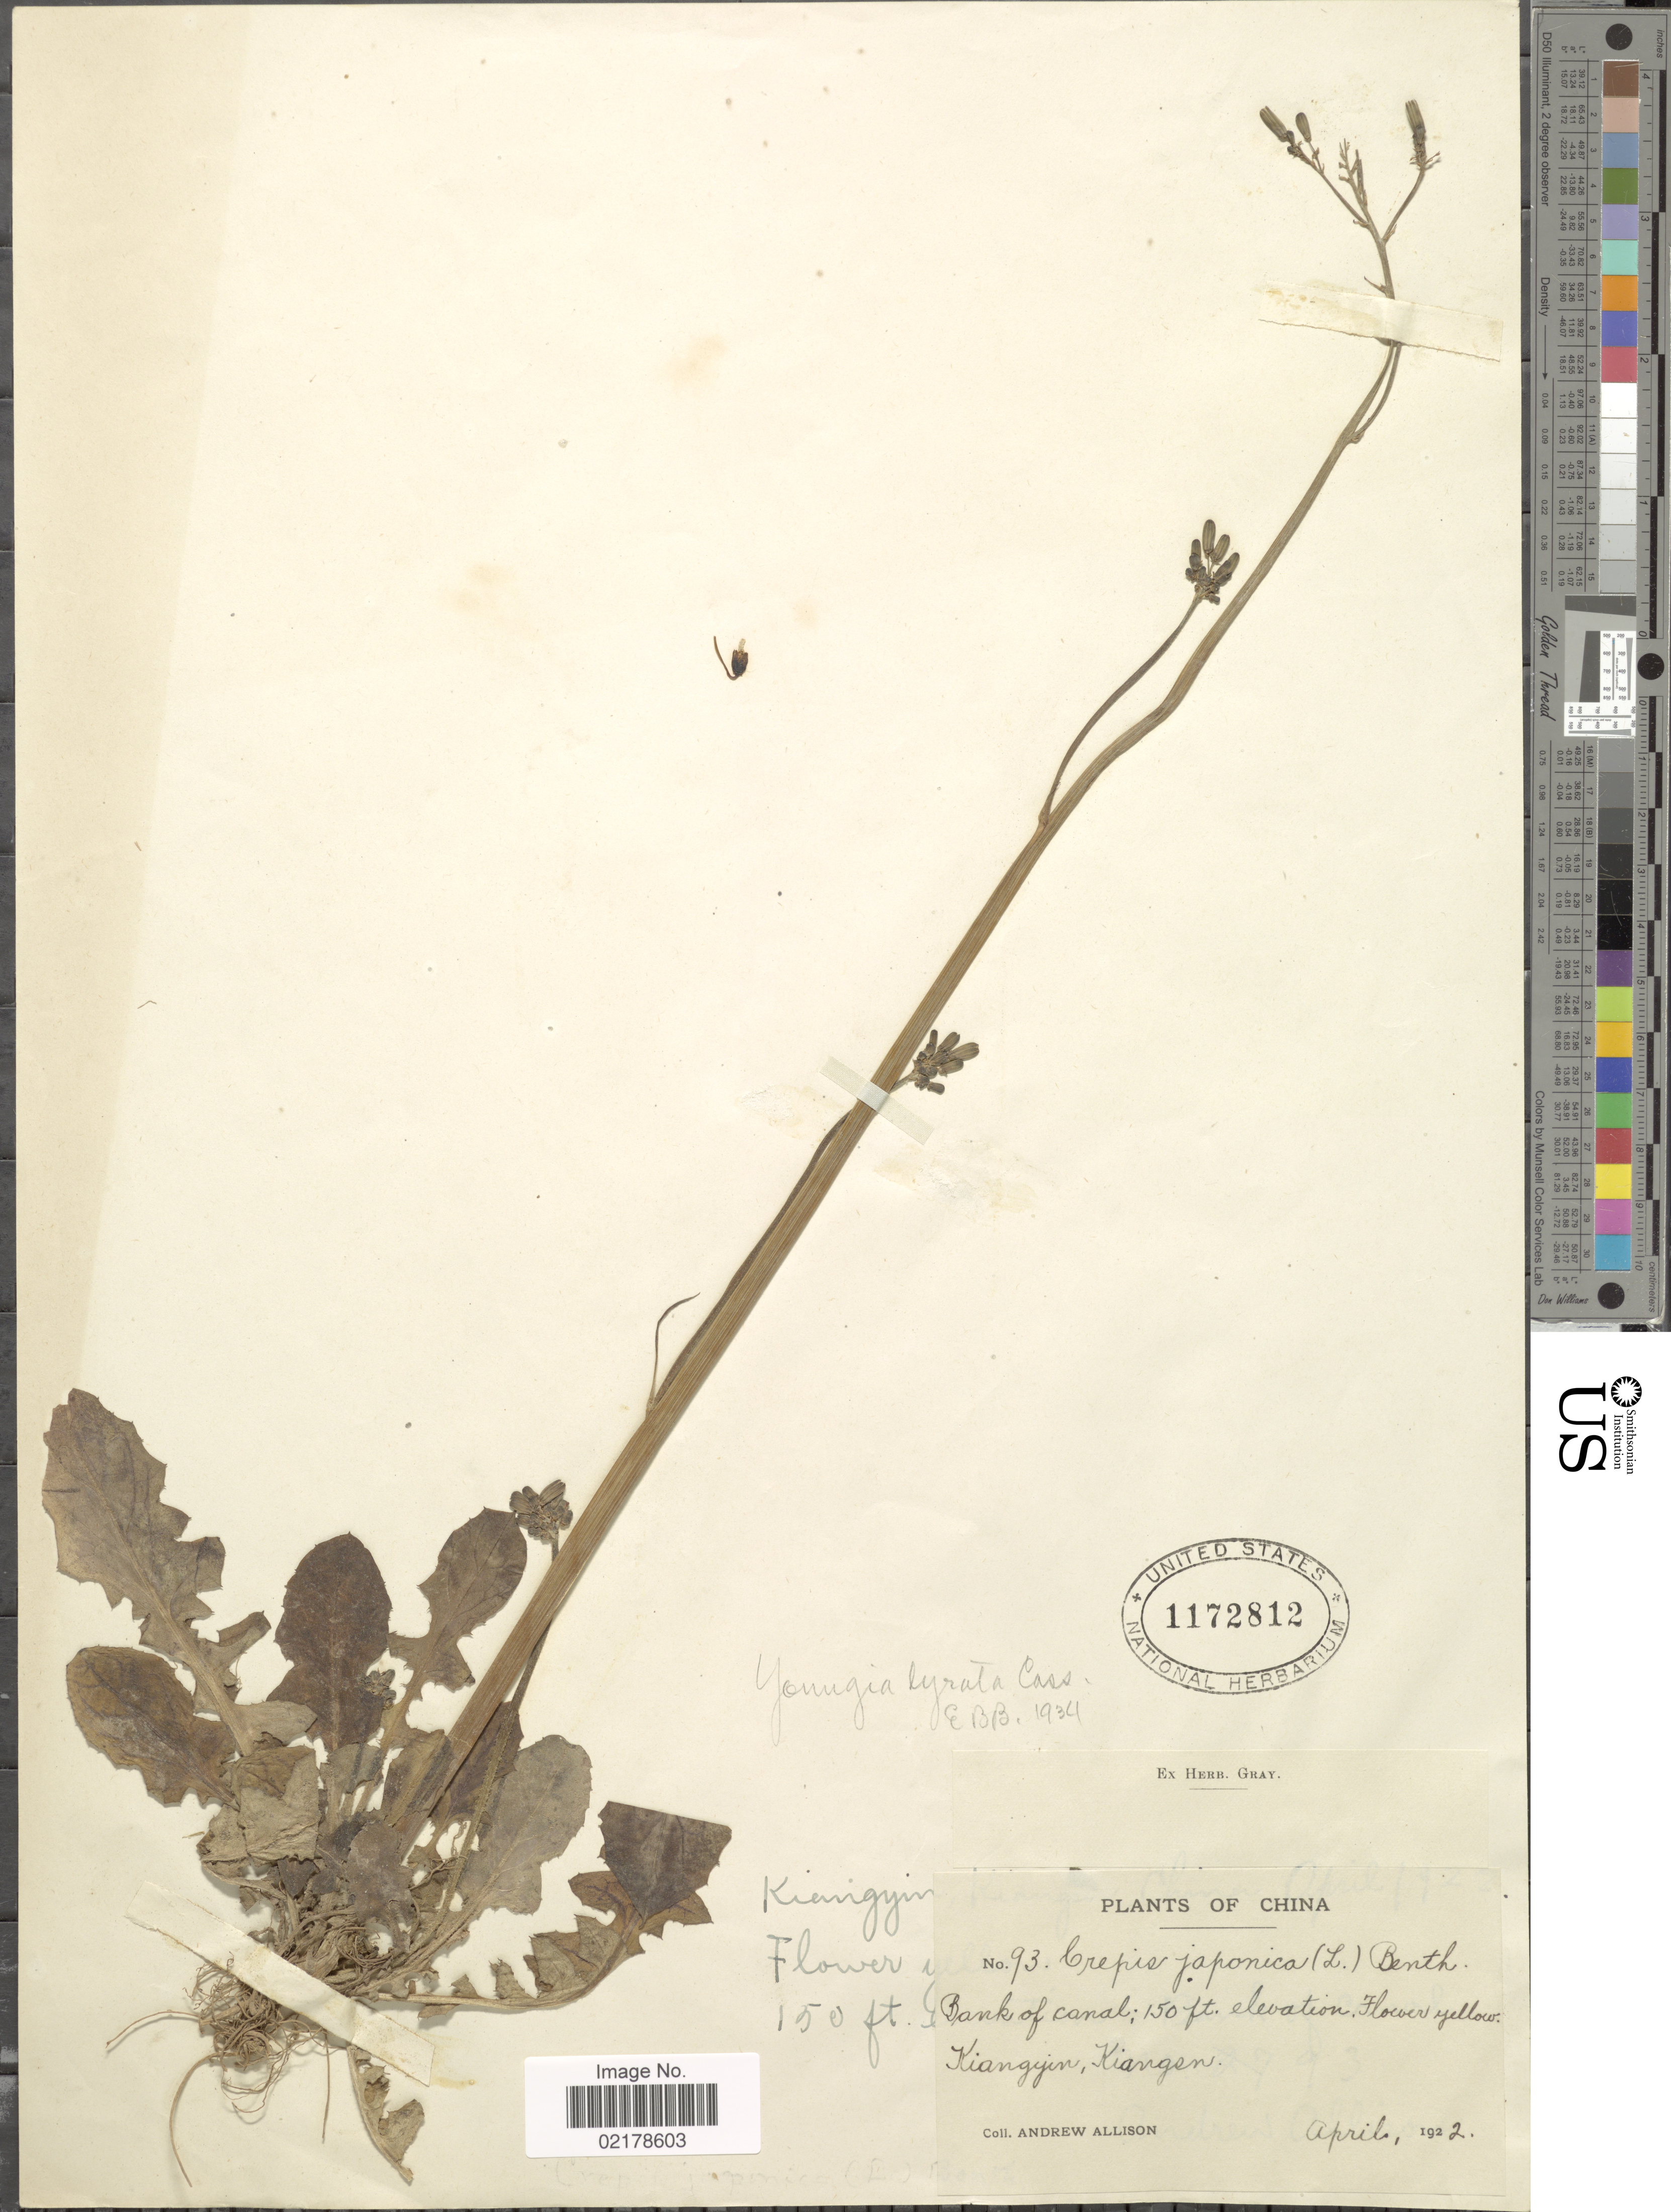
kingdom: Plantae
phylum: Tracheophyta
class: Magnoliopsida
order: Asterales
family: Asteraceae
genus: Youngia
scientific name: Youngia japonica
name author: (L.) DC.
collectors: A. Allison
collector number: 93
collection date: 1922-04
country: China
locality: Bank of canal, Kiangyin, Kiangen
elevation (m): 46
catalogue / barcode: US 1172812